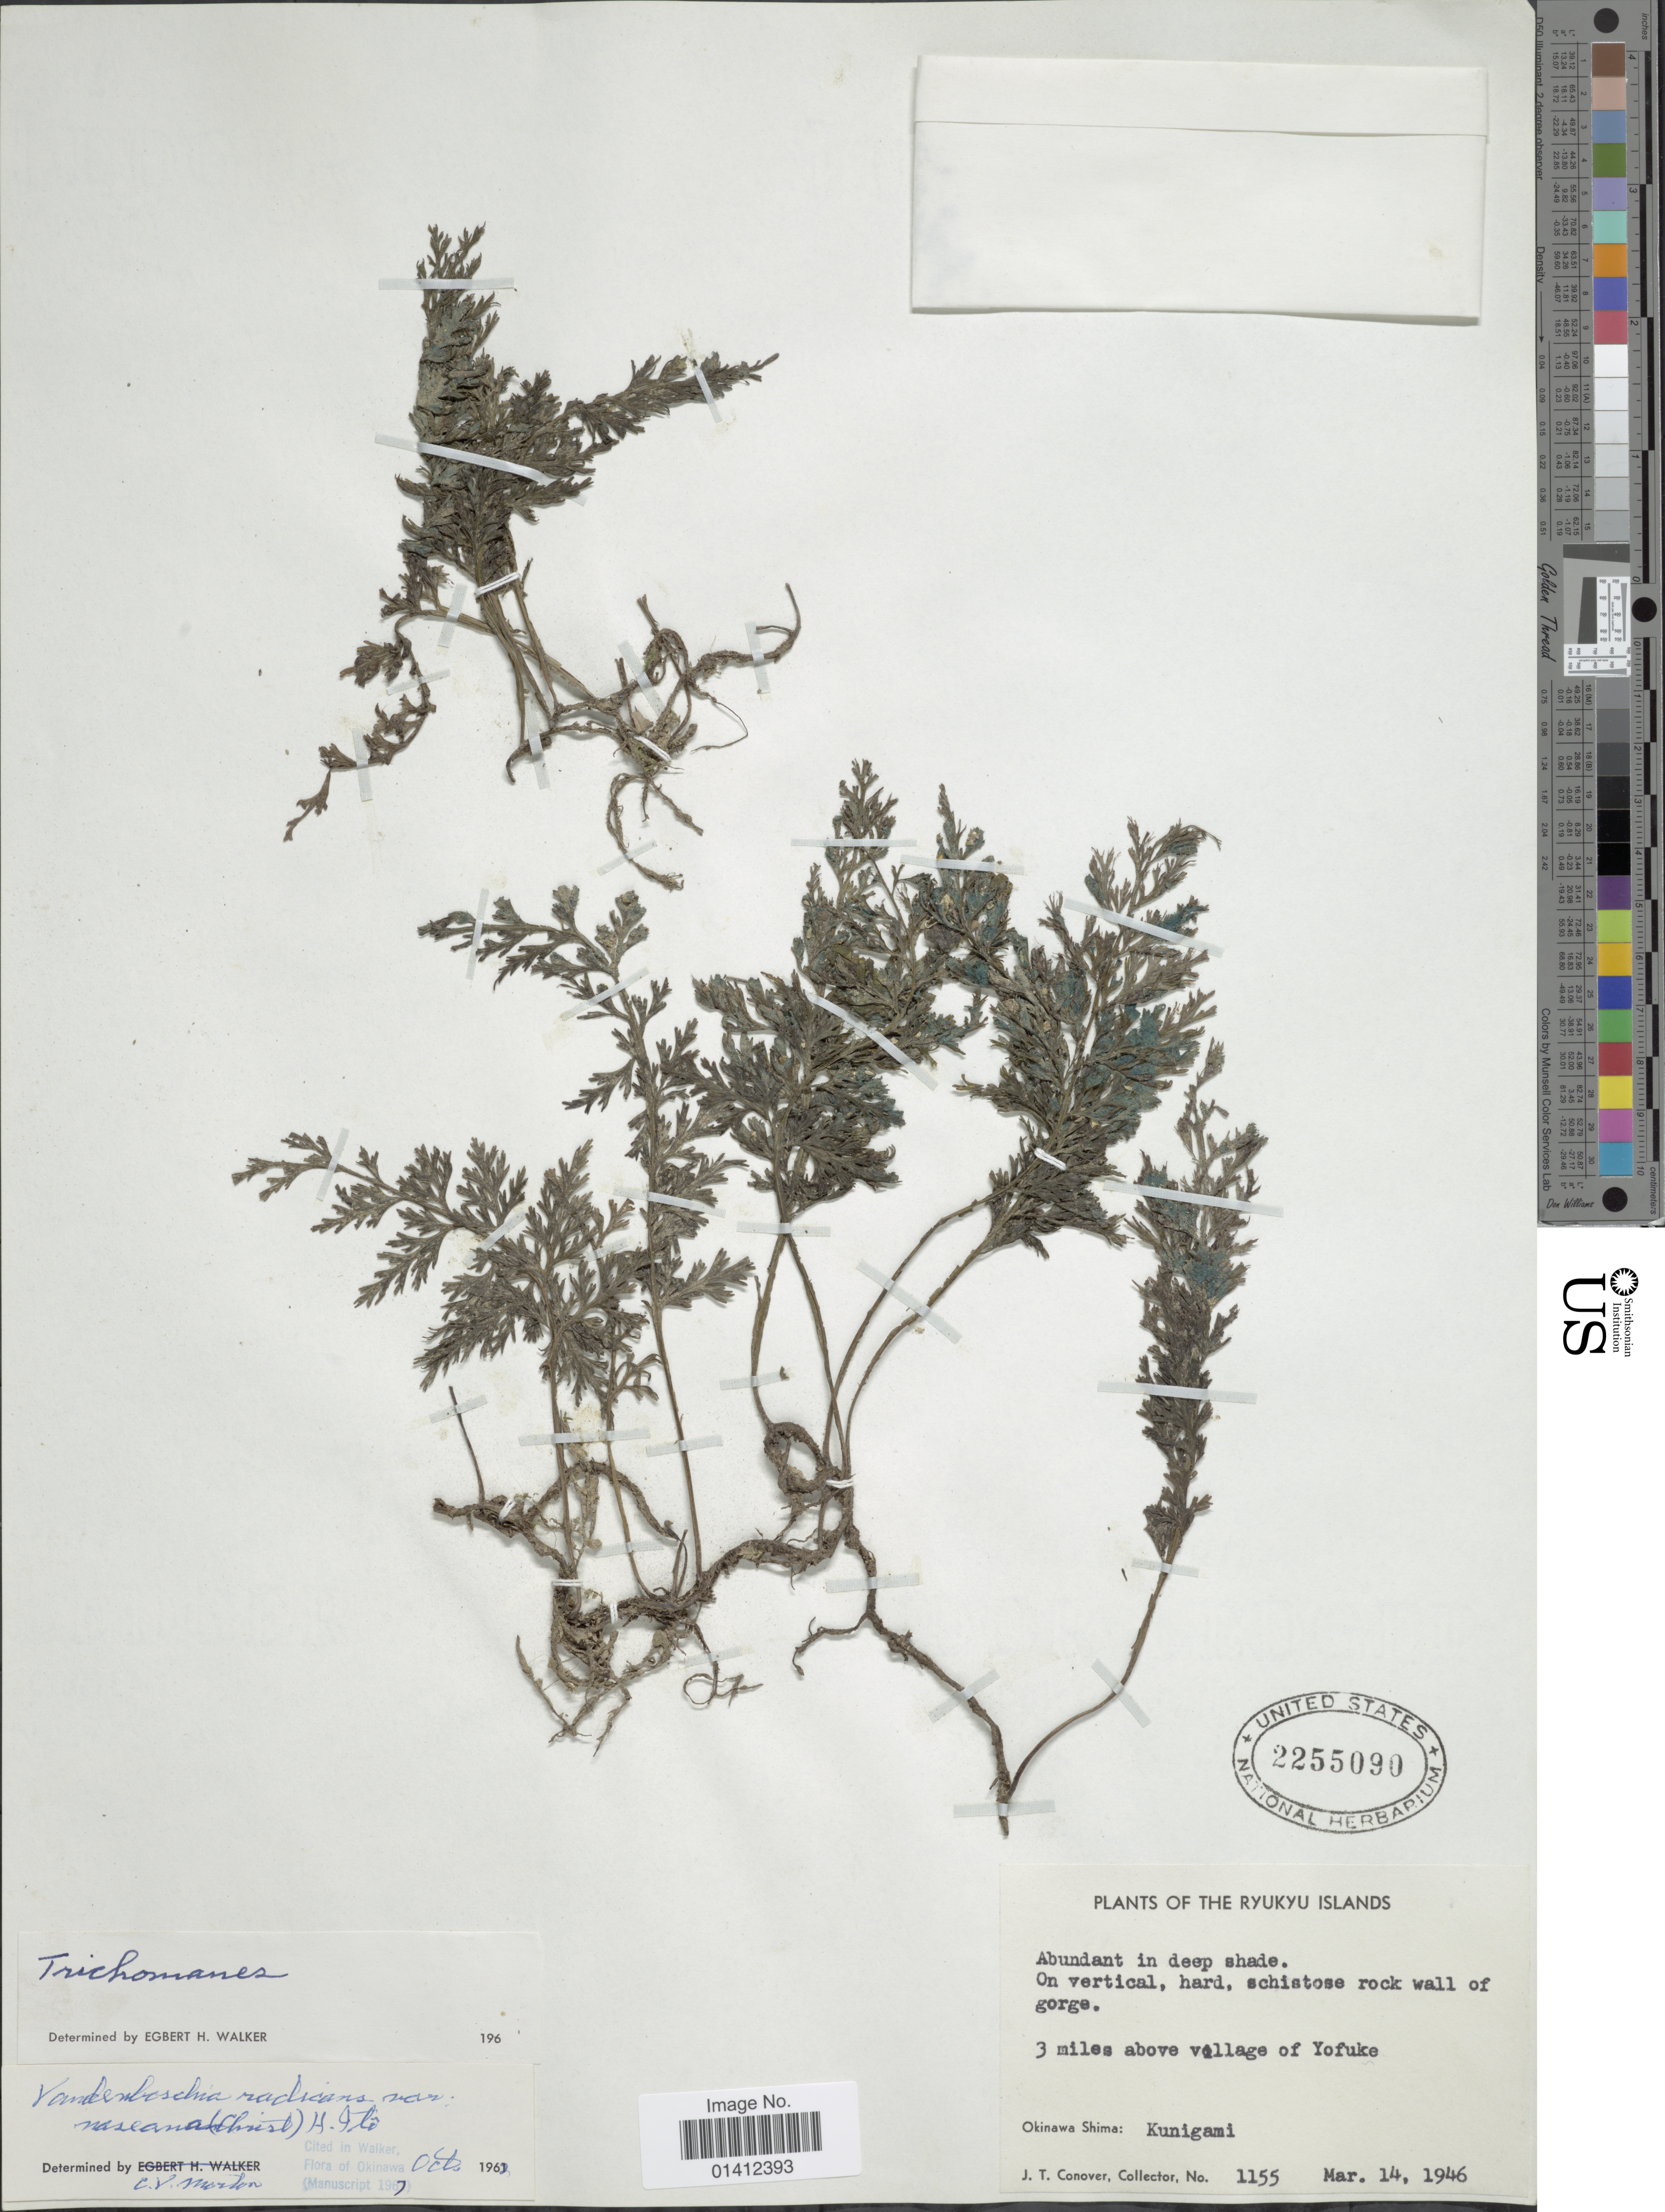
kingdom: Plantae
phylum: Tracheophyta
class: Polypodiopsida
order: Hymenophyllales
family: Hymenophyllaceae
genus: Vandenboschia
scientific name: Vandenboschia radicans var. naseana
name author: (Christ) H. Itô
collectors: J. T. Conover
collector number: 1155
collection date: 1946-03-14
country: Japan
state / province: Okinawa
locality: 3 miles above village of Yofuke, Okinawa Shima: Kunigami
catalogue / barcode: US 2255090